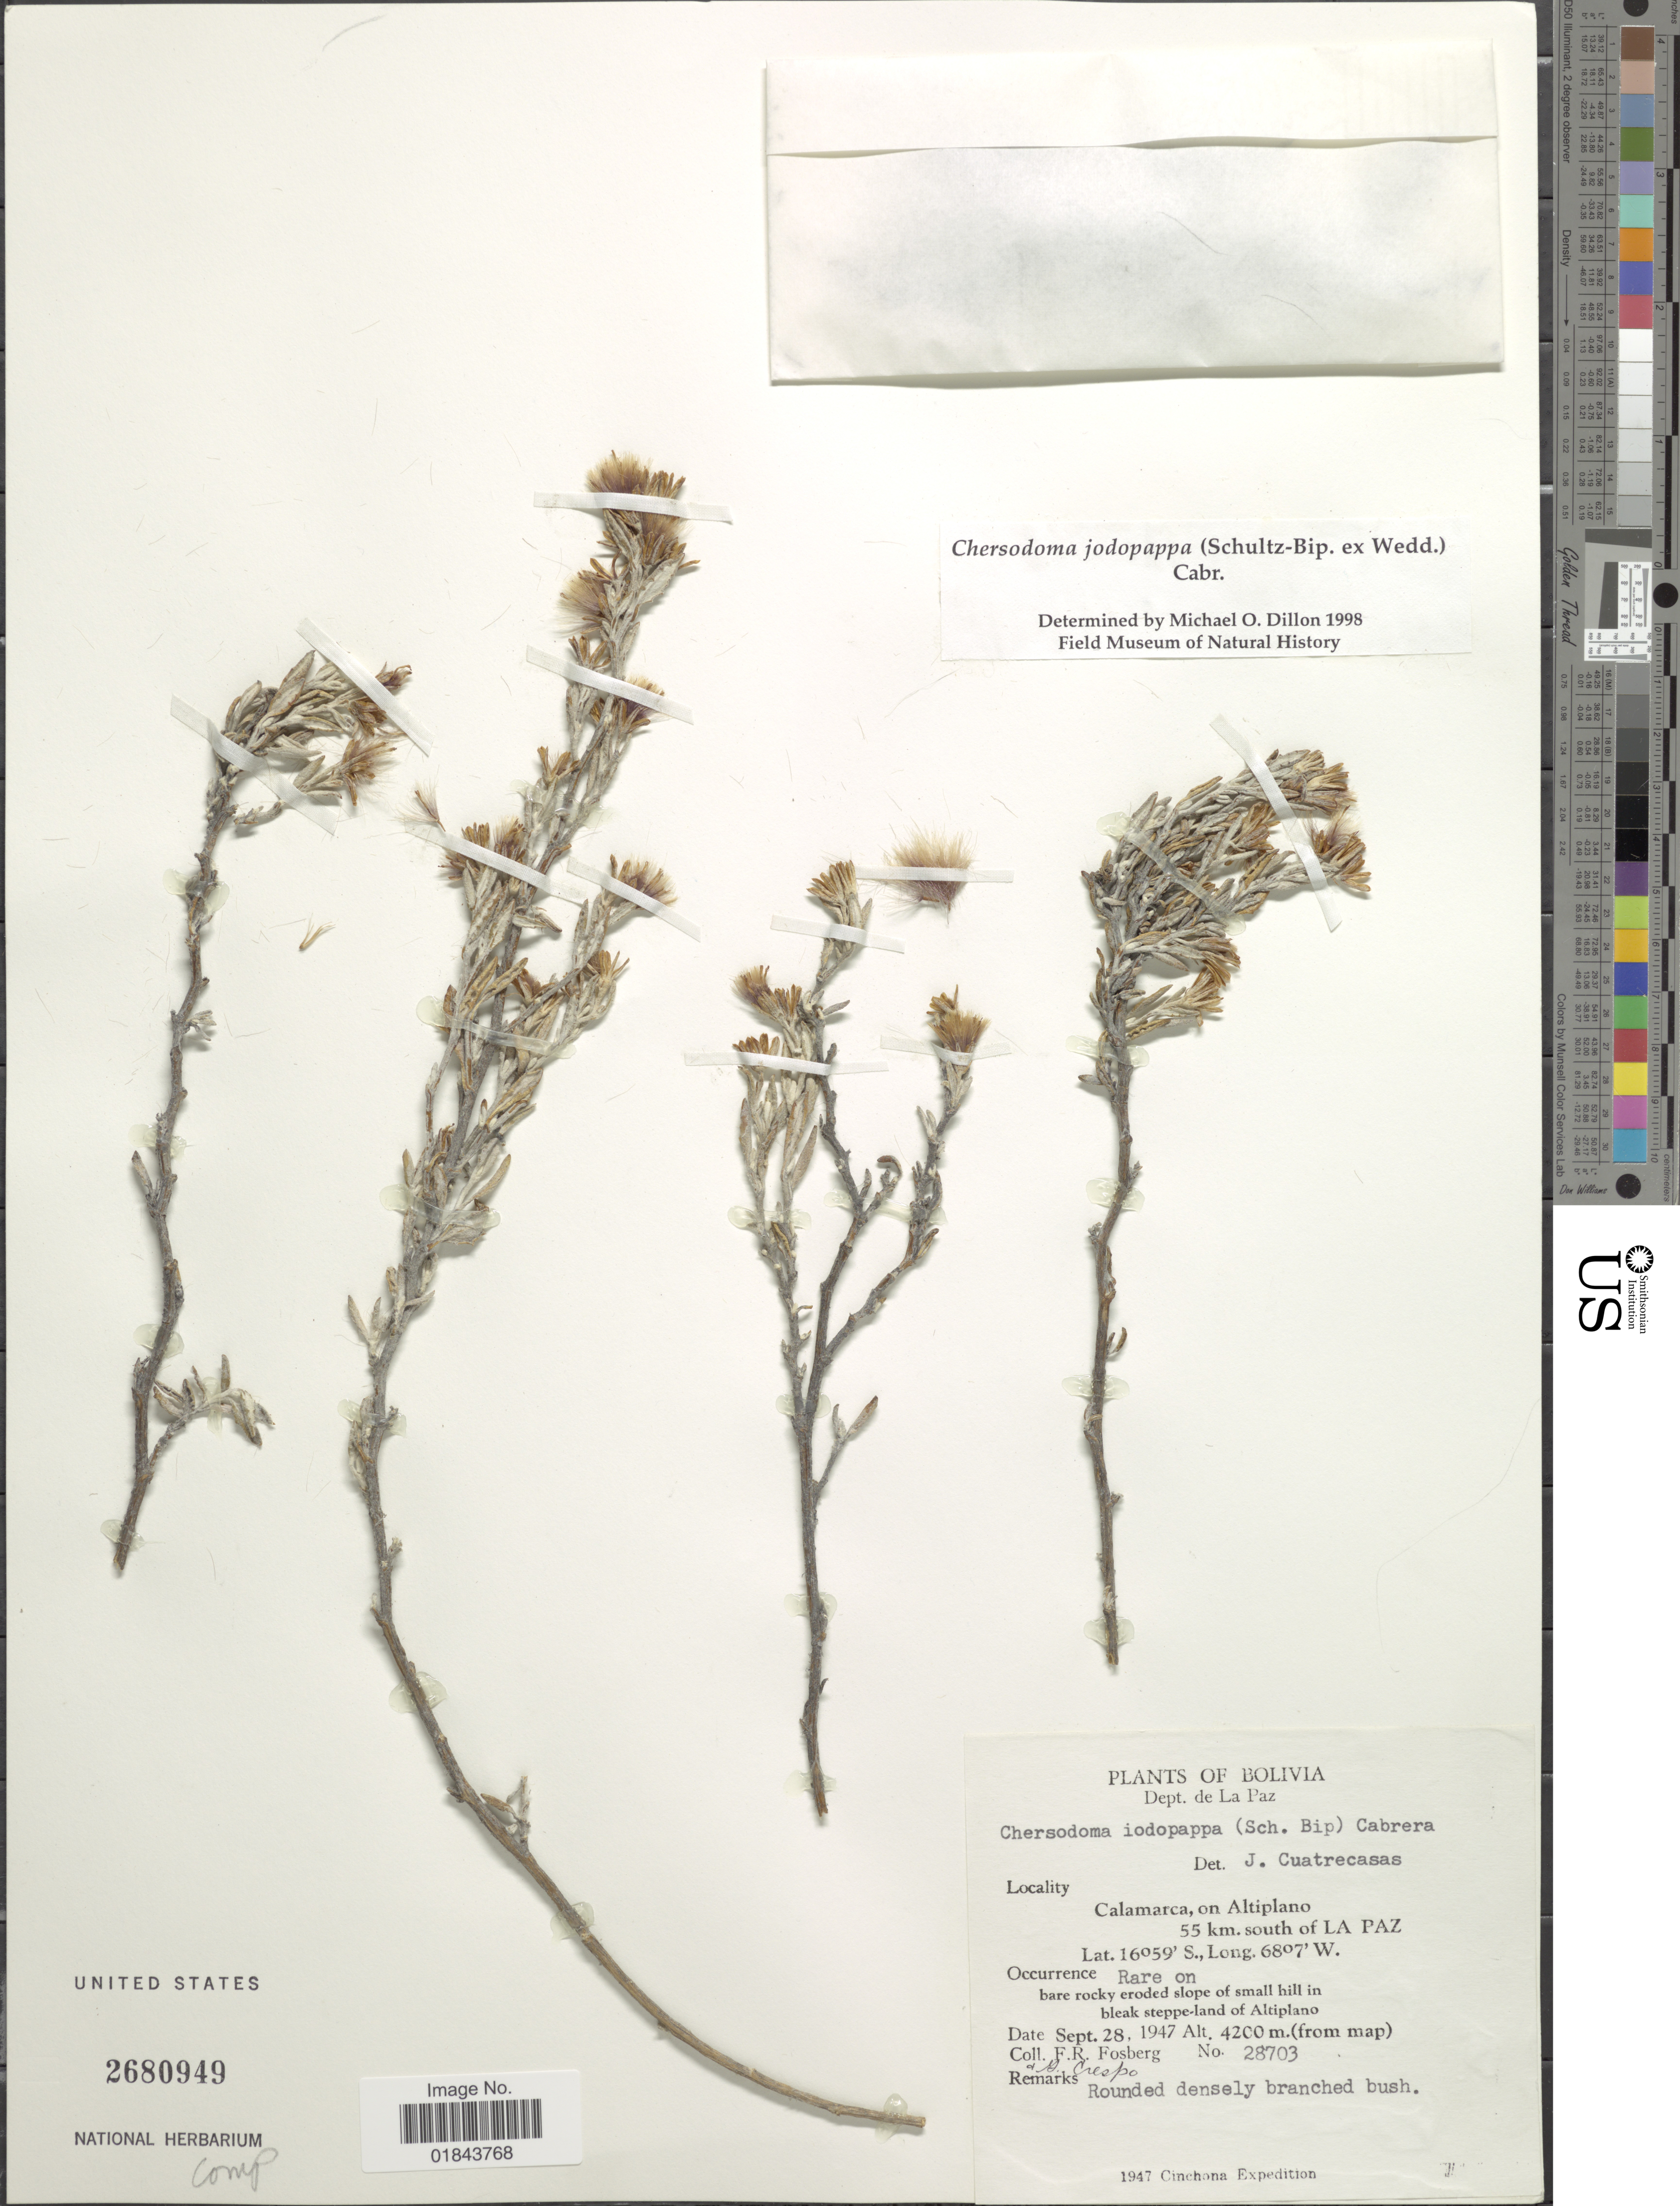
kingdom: Plantae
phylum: Tracheophyta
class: Magnoliopsida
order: Asterales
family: Asteraceae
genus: Chersodoma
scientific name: Chersodoma jodopappa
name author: (Sch. Bip.) Cabrera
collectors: F. R. Fosberg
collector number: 28703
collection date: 1947-09-28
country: Bolivia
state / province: La Paz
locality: Dept. La Paz. Calamarca, on Altiplano 55 km. south of La Paz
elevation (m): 4200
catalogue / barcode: US 2680949